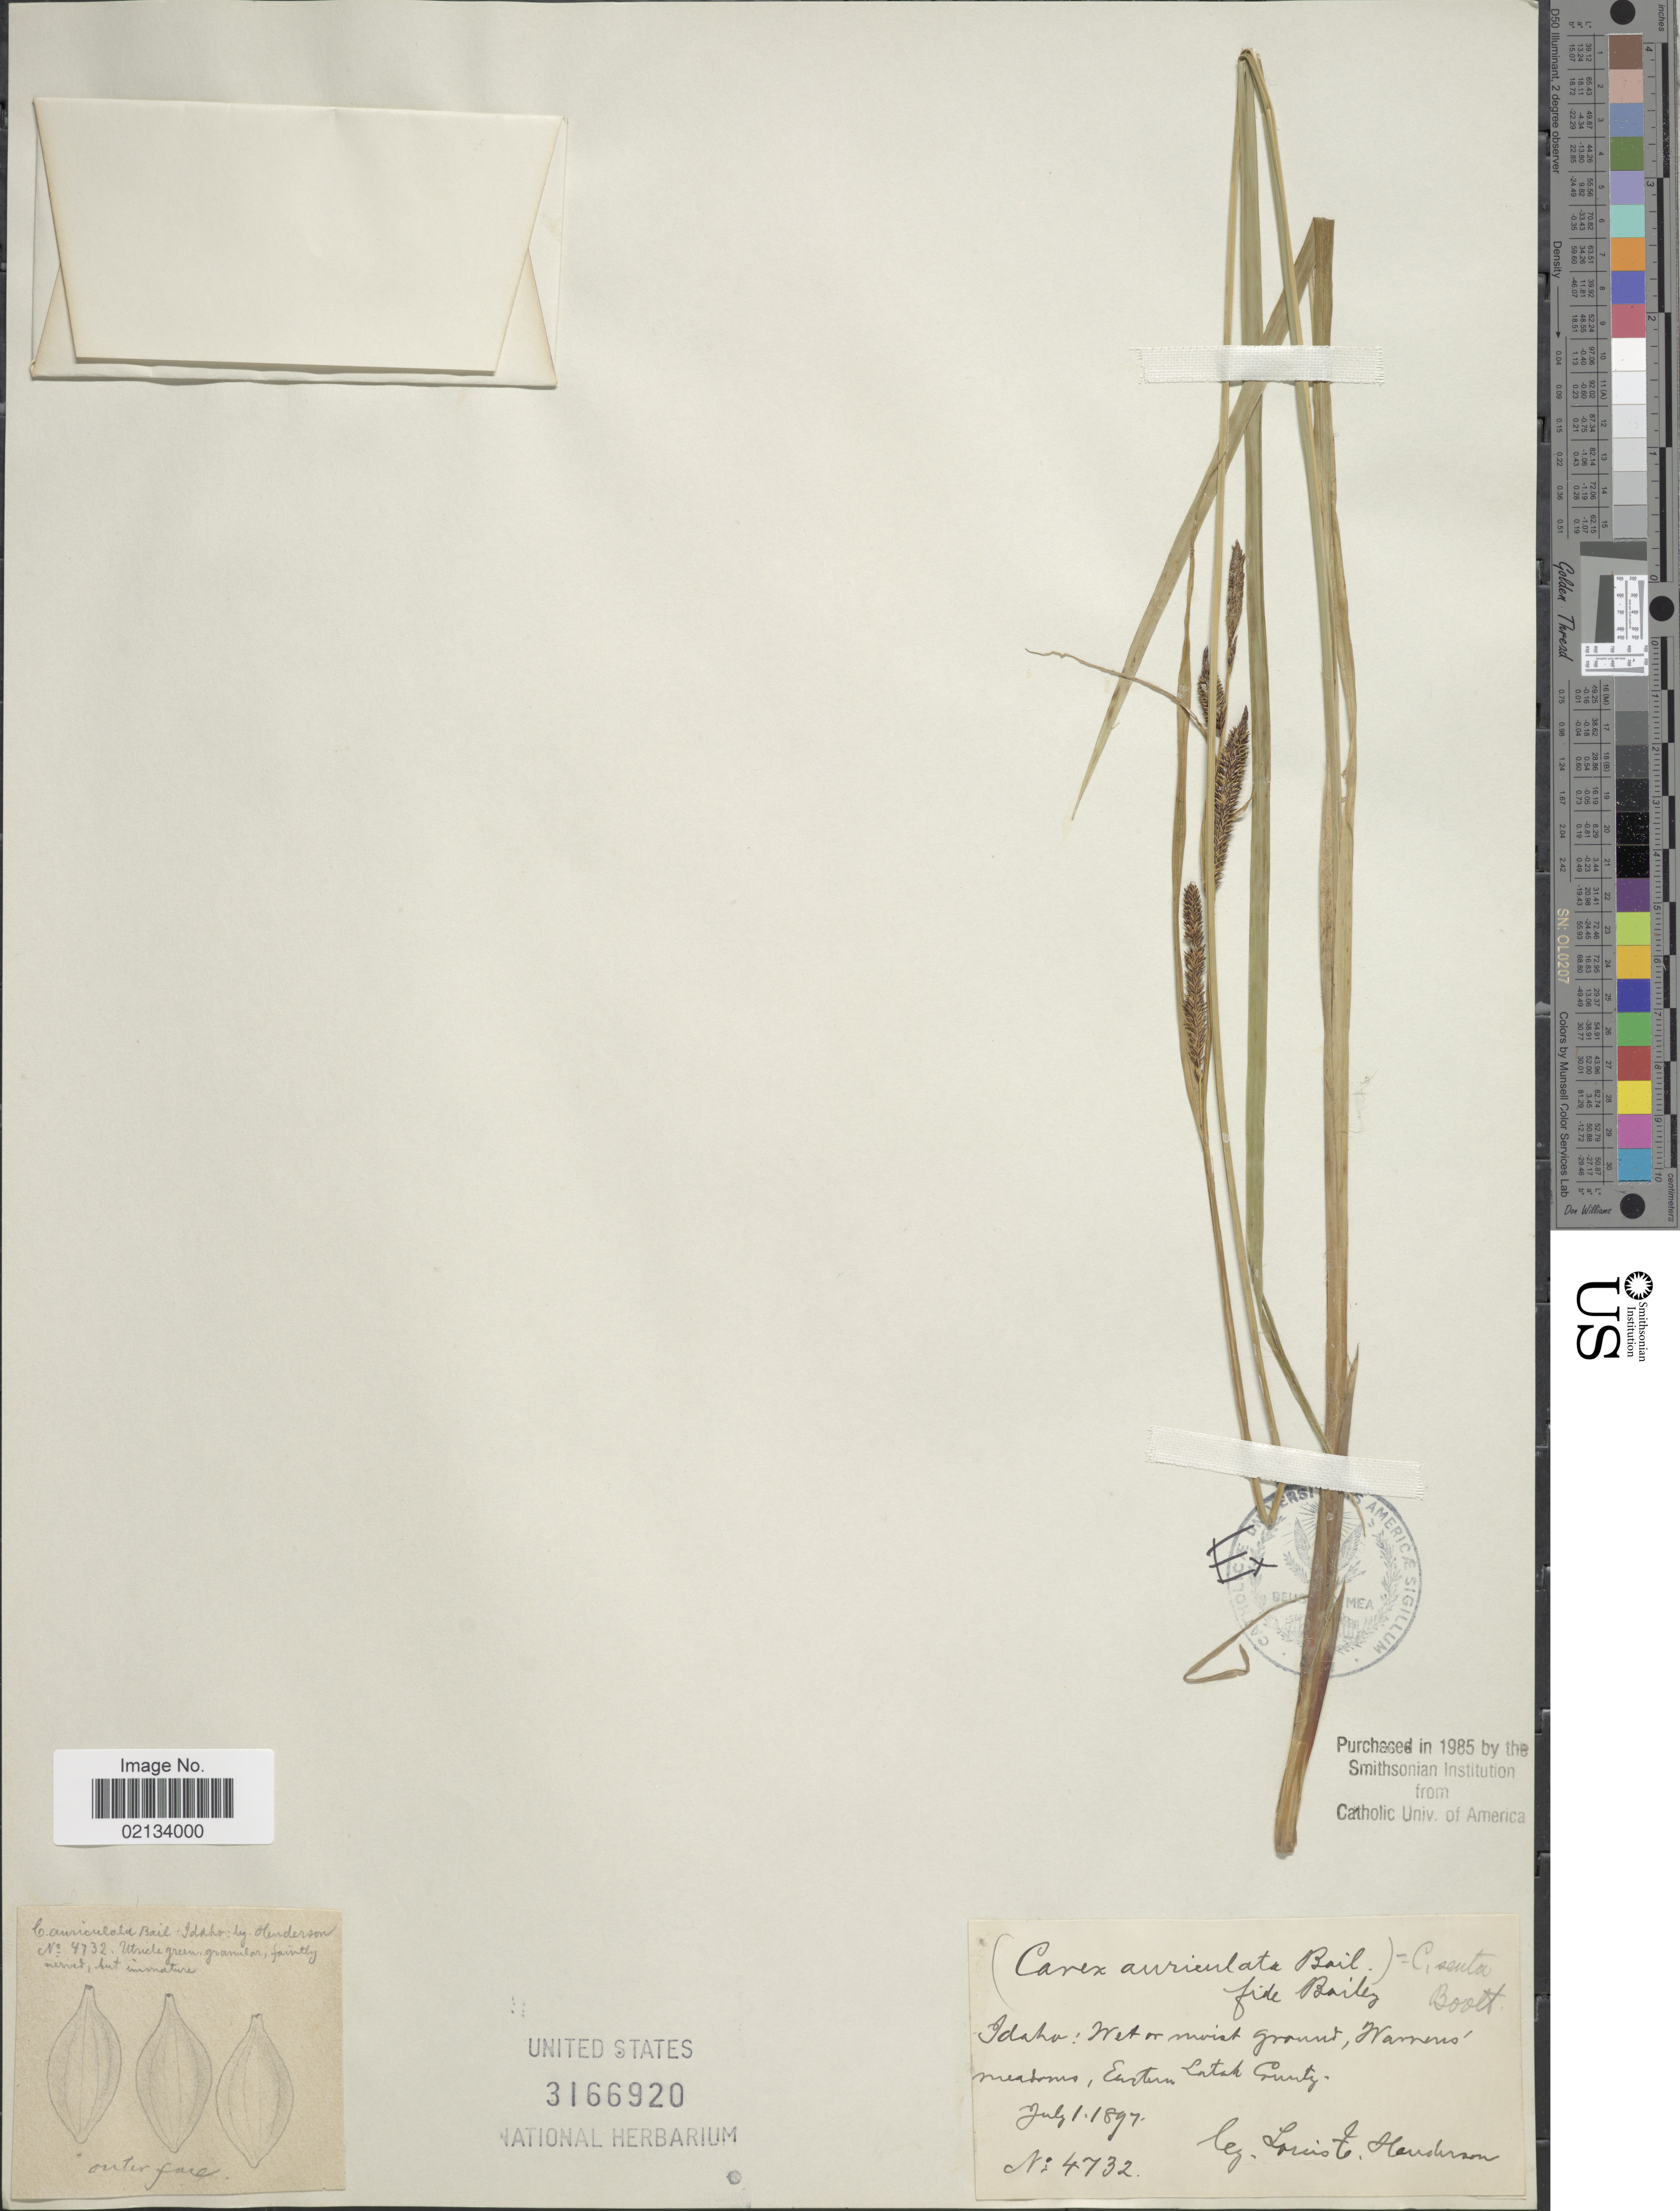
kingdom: Plantae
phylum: Tracheophyta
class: Liliopsida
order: Poales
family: Cyperaceae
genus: Carex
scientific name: Carex senta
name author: Boott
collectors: L. Henderson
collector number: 4732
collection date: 1897-07-01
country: United States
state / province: Idaho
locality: Wet or moist ground, Warren's meadows, Eastern Latah County.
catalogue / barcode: US 3166920